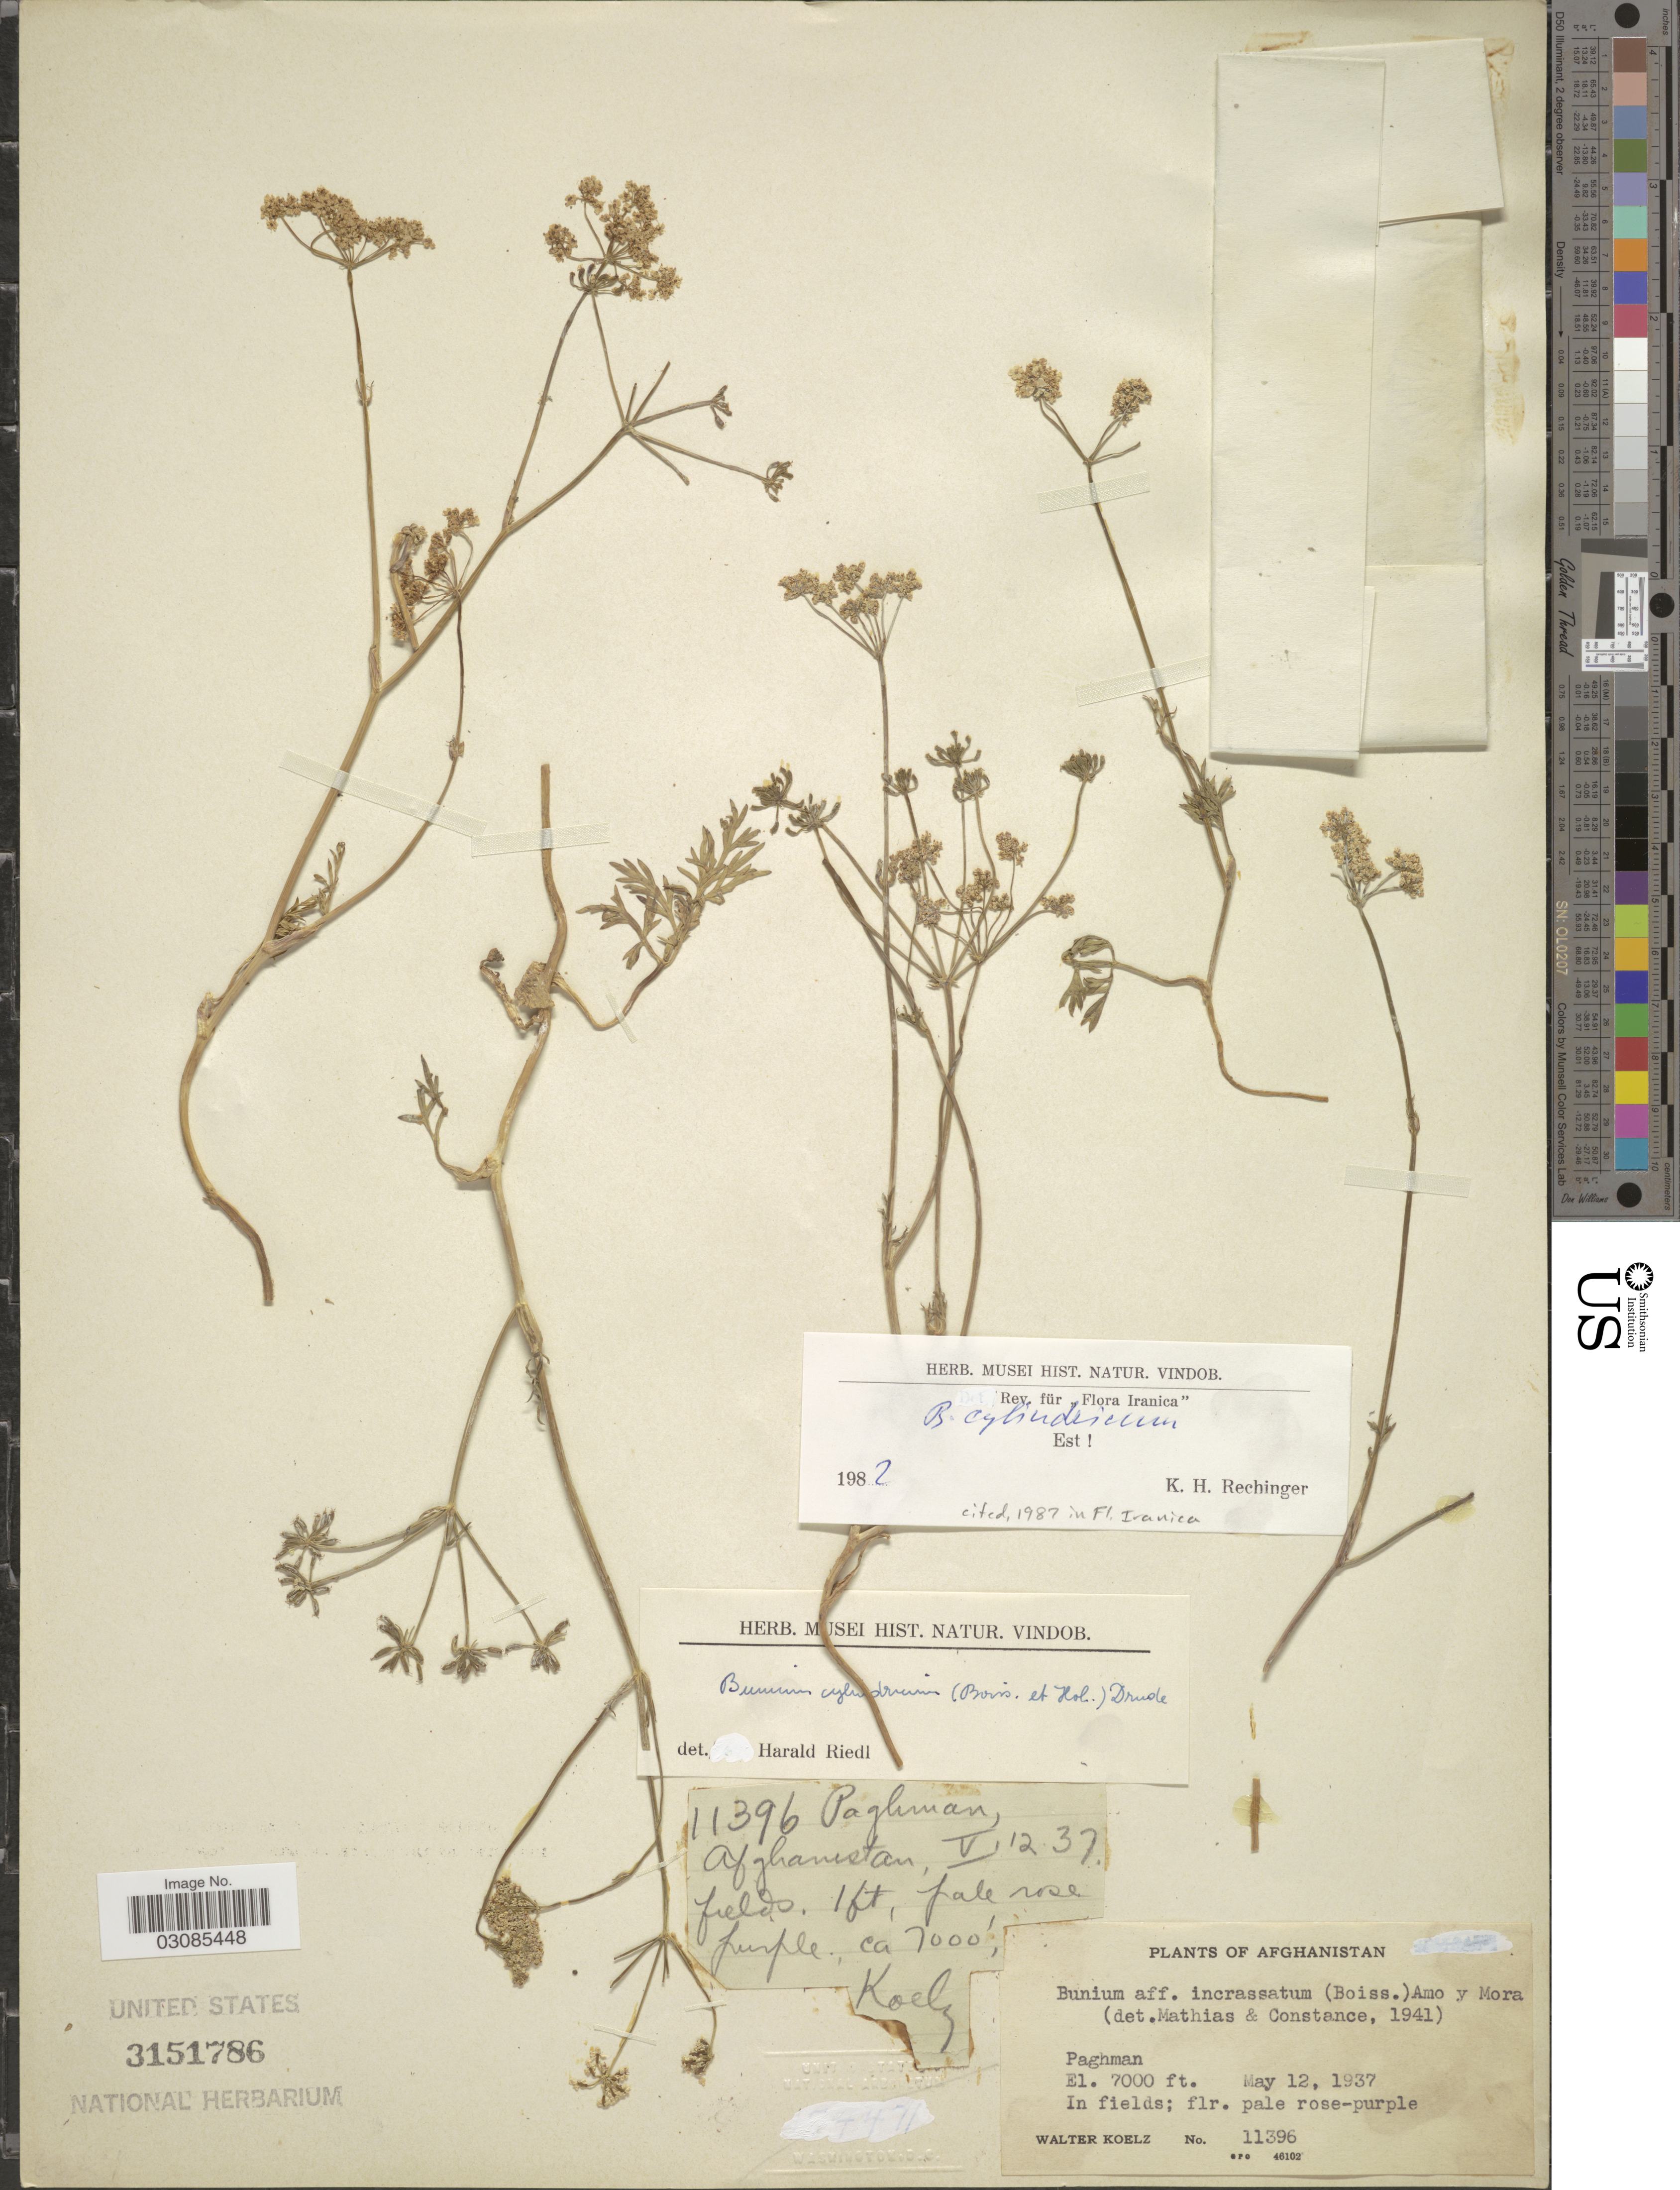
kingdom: Plantae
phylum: Tracheophyta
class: Magnoliopsida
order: Apiales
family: Apiaceae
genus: Bunium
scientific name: Bunium cylindricum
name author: (Boiss. & Hausskn.) Drude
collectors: W. N. Koelz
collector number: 11396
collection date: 1937-05-12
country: Afghanistan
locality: Paghman.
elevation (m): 2134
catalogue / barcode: US 3151786